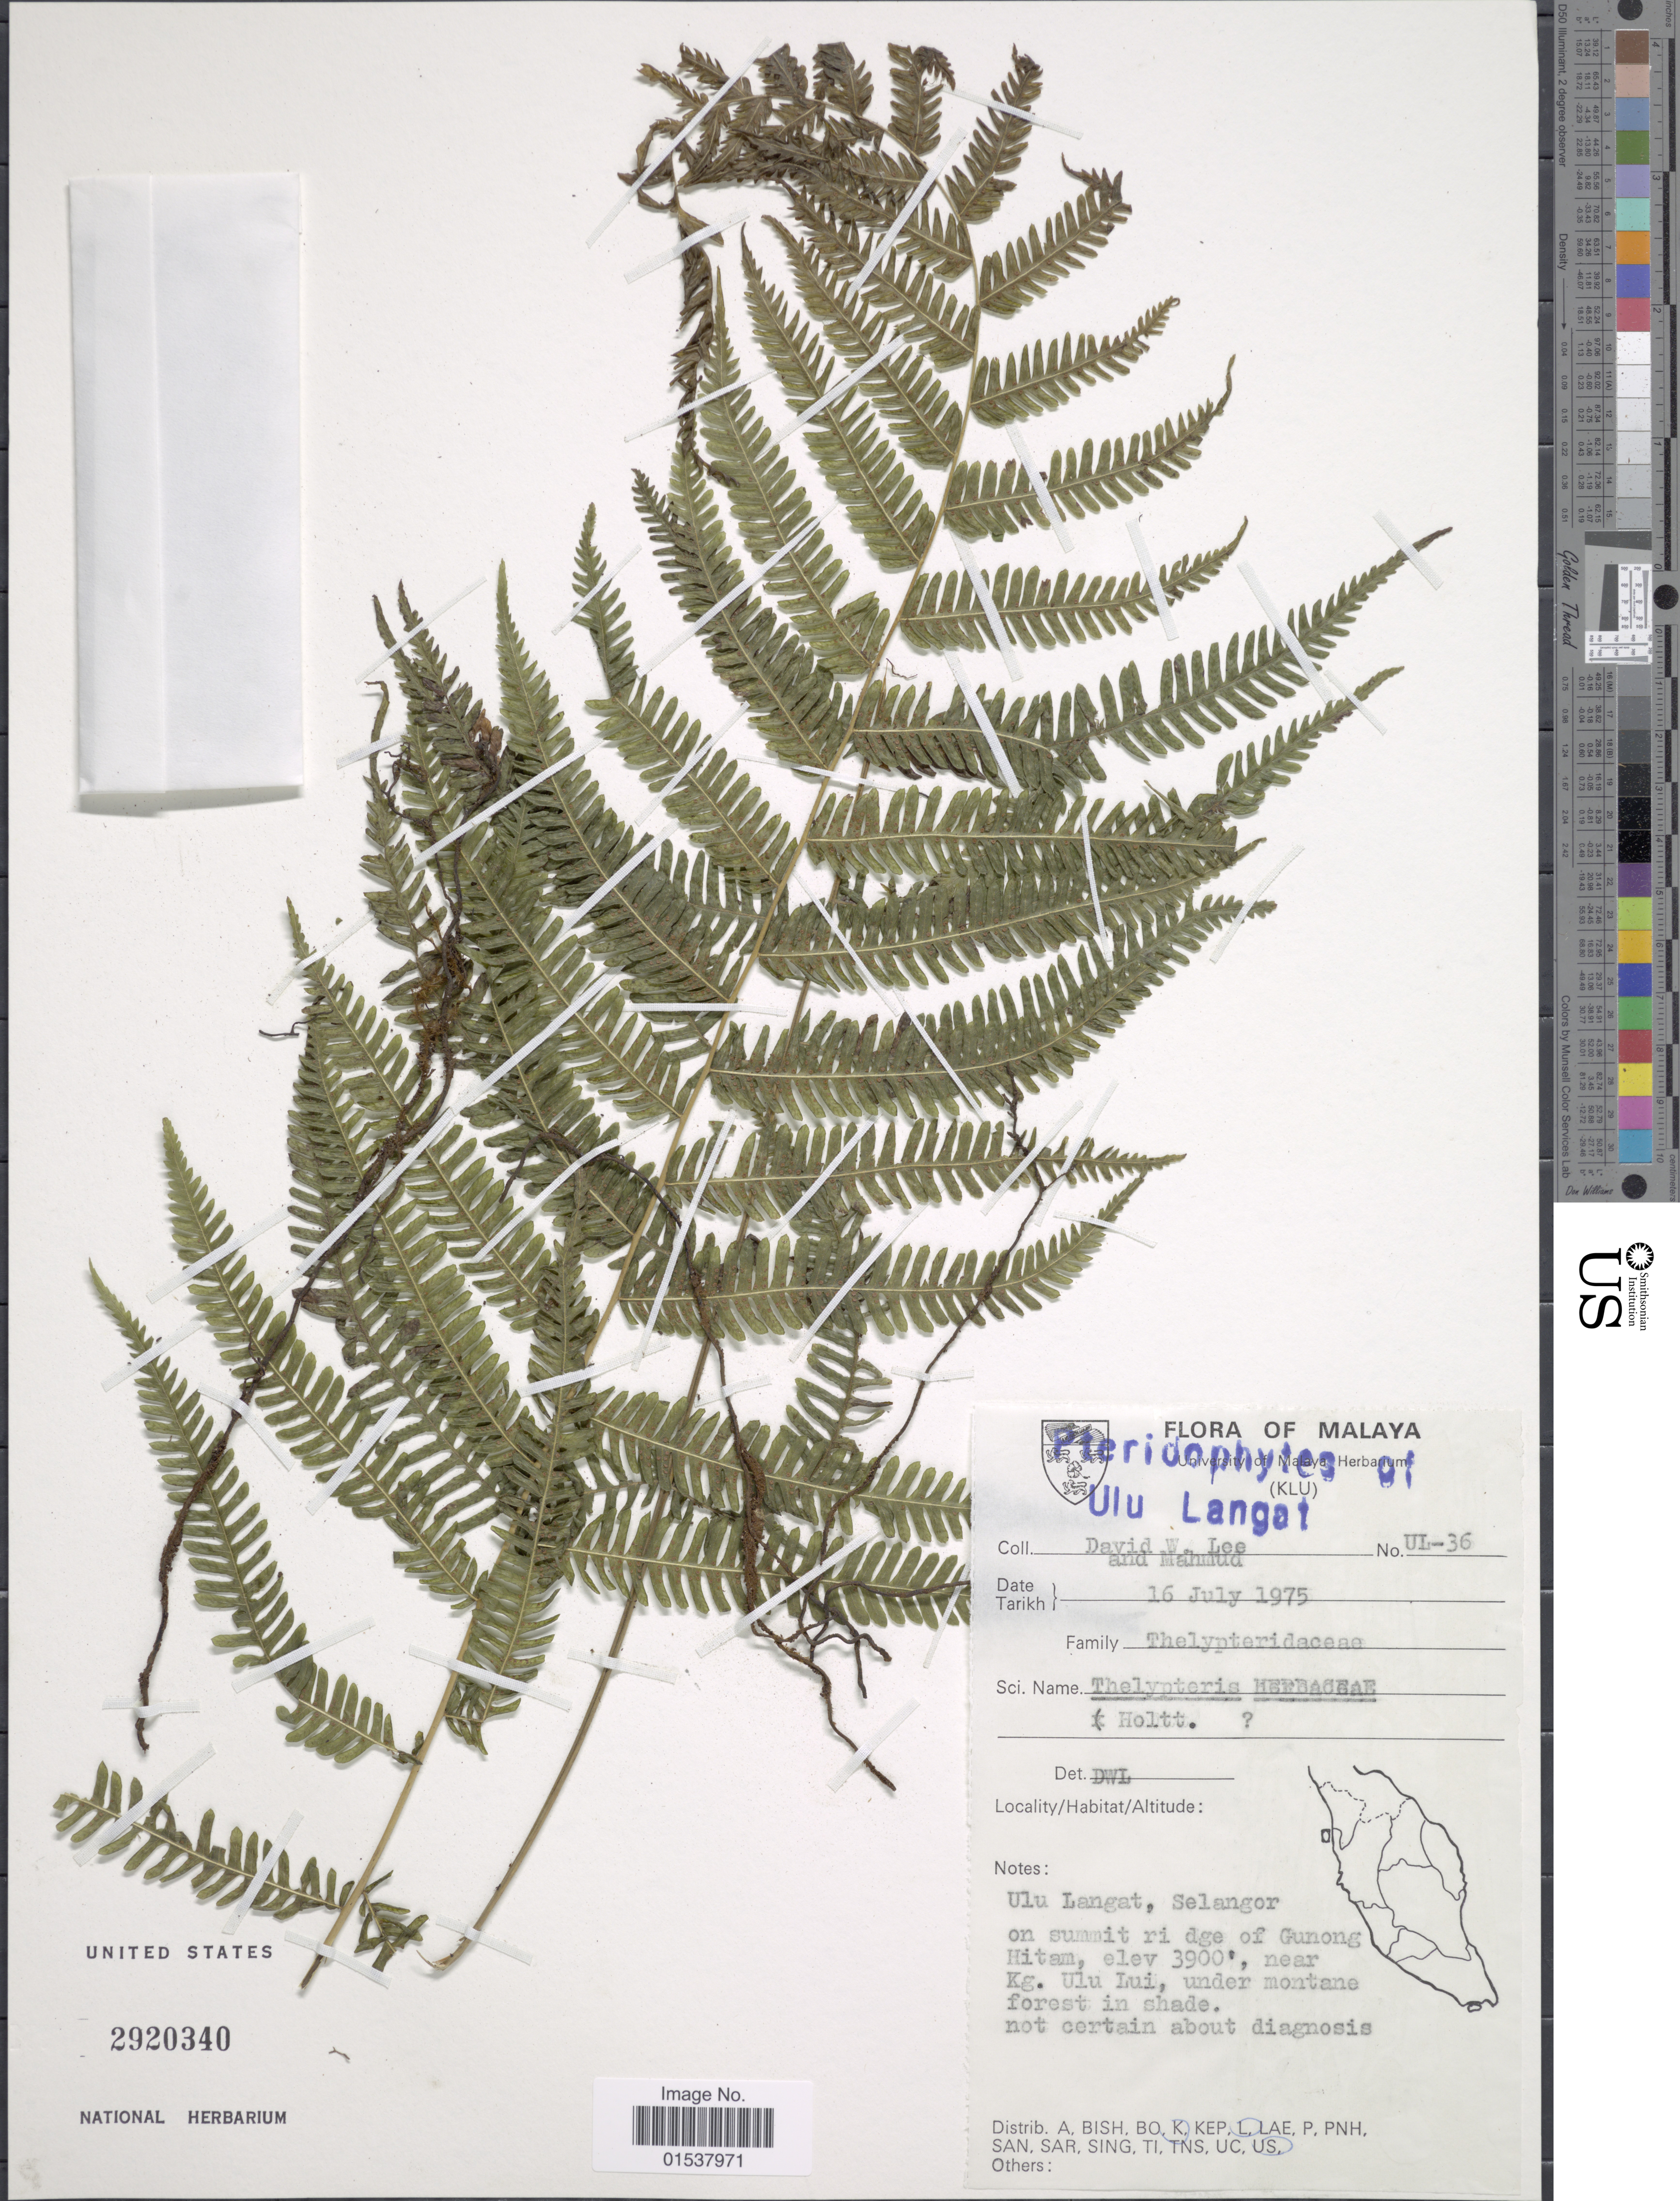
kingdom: Plantae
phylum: Tracheophyta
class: Polypodiopsida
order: Polypodiales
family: Thelypteridaceae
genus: Parathelypteris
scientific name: Parathelypteris hirsutipes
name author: (C.B. Clarke) Ching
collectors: D. Lee & -. Mahmud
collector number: UL-36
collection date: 1975-07-16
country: Malaysia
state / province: Selangor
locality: Malaya, Ulu Langat, Selangor, on summit ridge of Gunong Hitam, near Kg. Ulu Lui, under montane forest in shade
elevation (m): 1189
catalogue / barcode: US 2920340